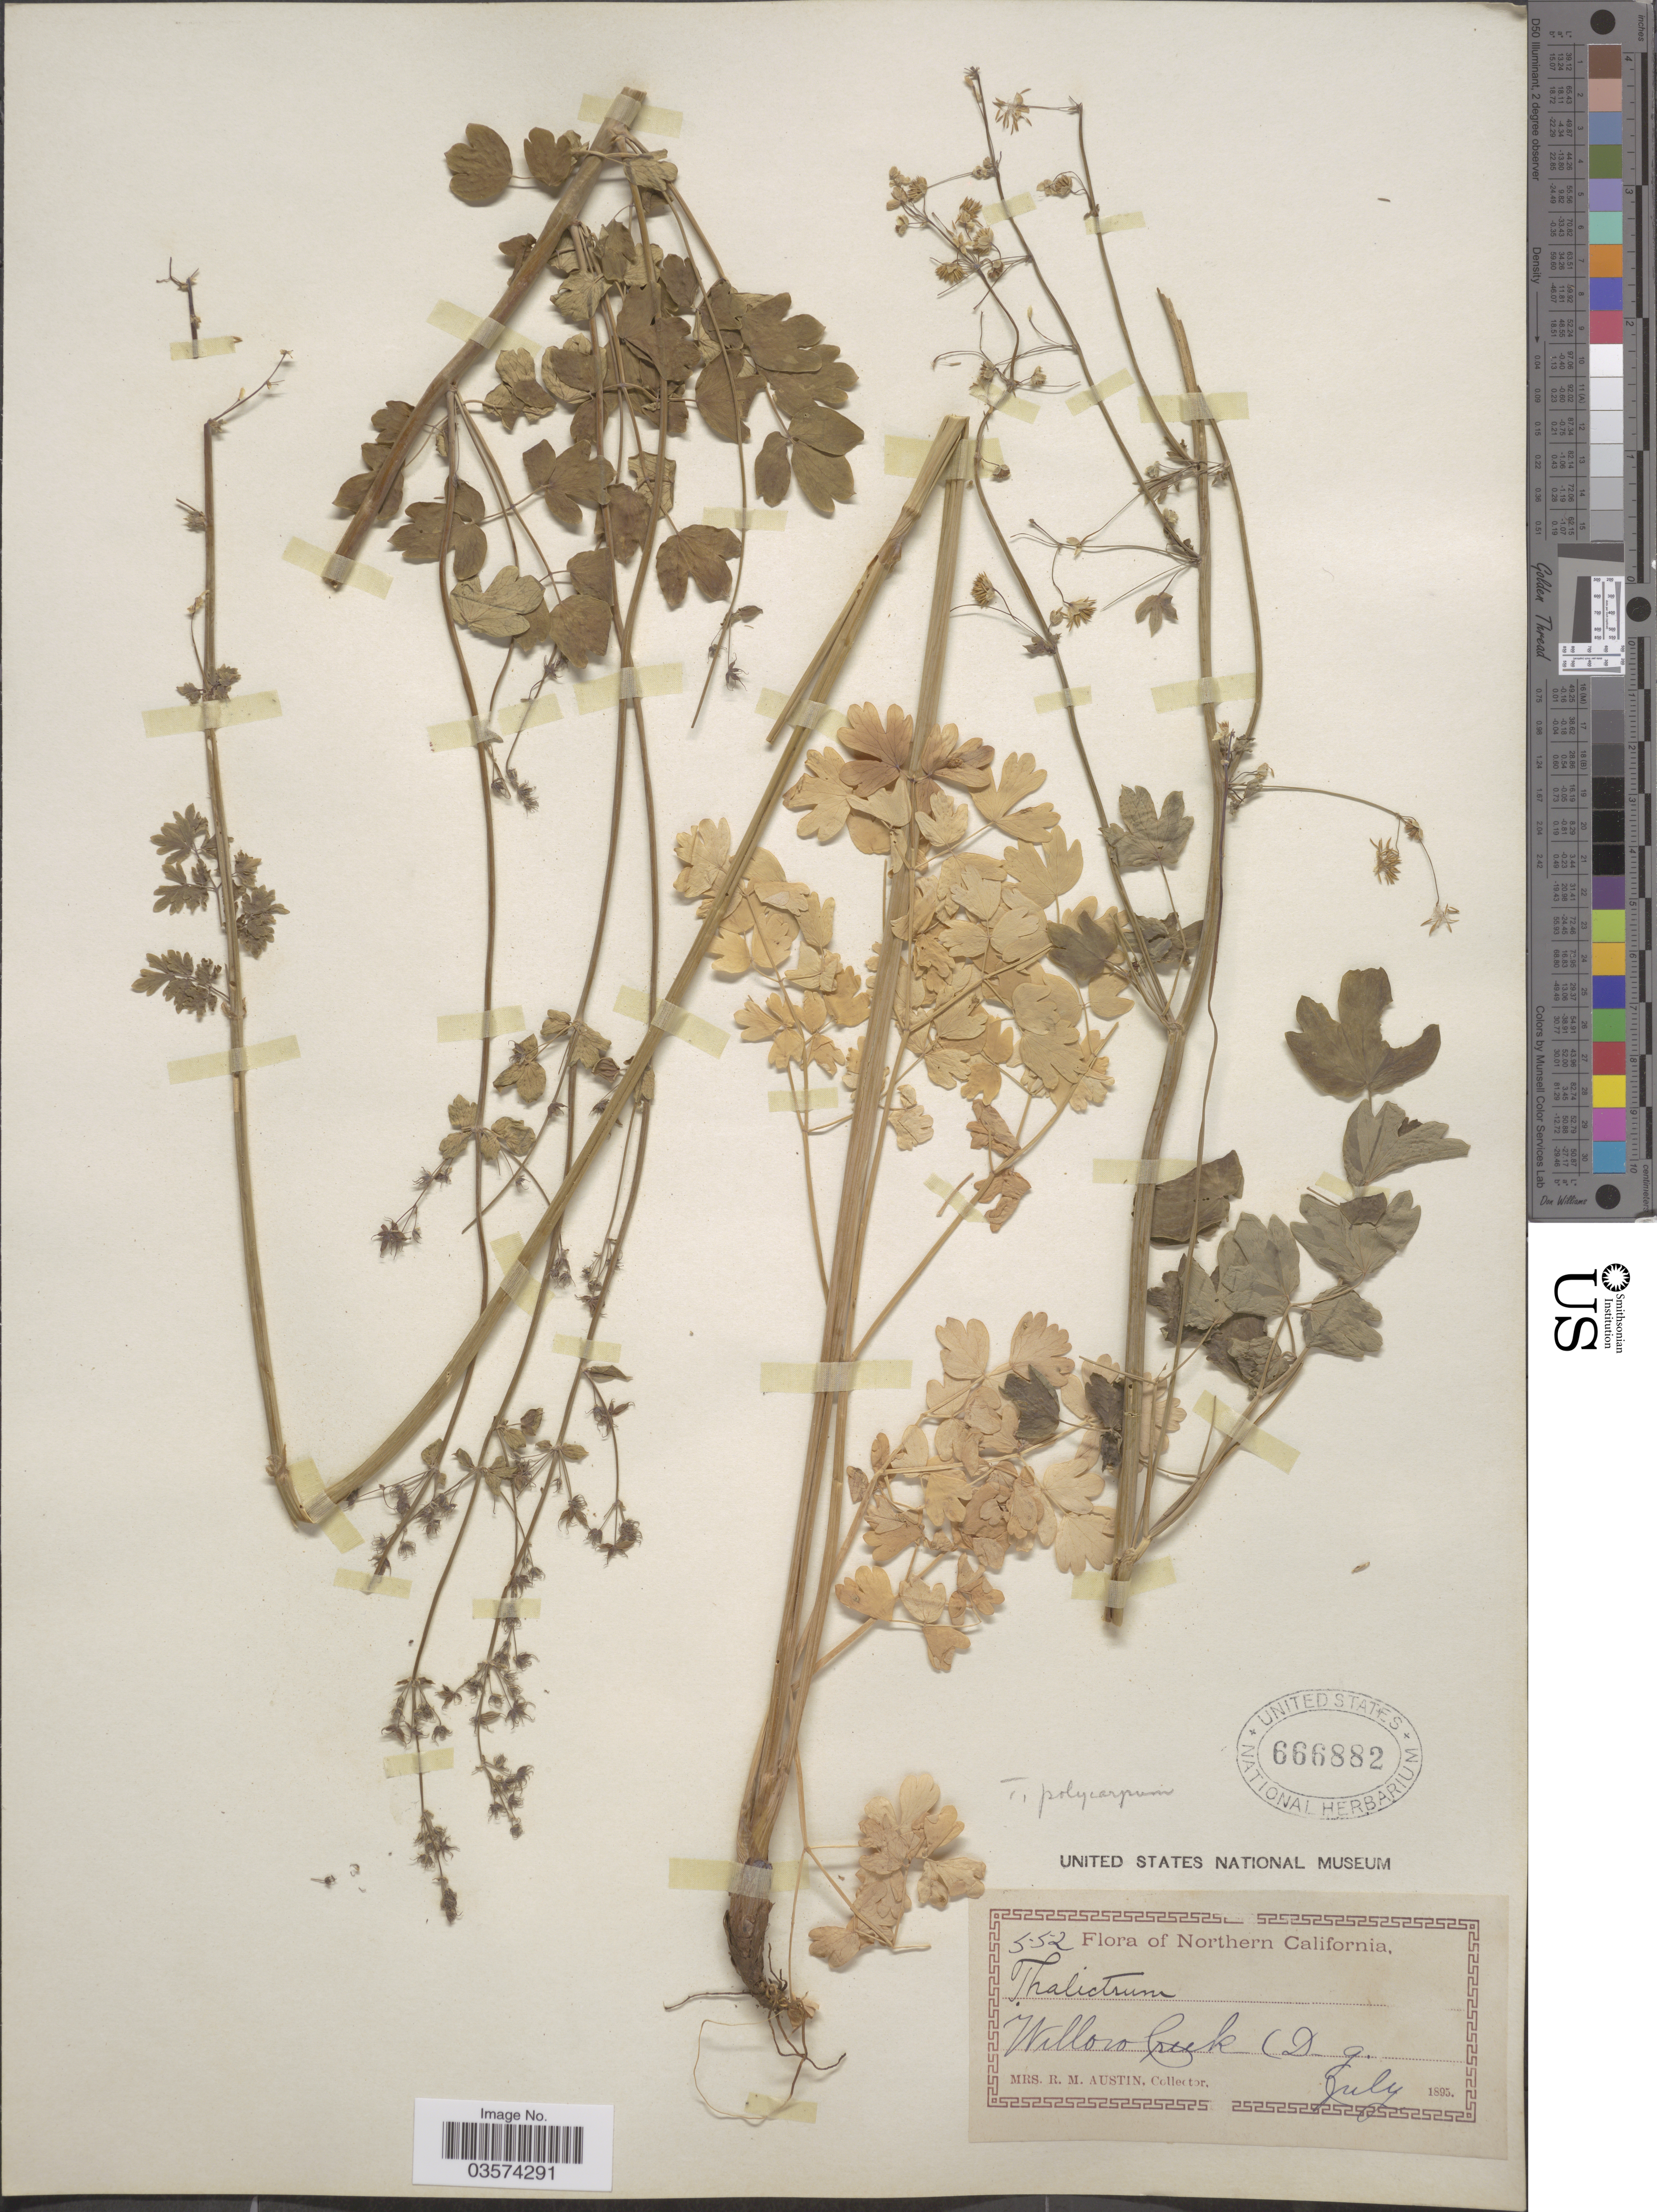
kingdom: Plantae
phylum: Tracheophyta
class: Magnoliopsida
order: Ranunculales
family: Ranunculaceae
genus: Thalictrum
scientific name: Thalictrum polycarpum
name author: (Torr.) S. Watson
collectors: R. Austin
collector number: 552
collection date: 1895-07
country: United States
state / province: California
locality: Northern California. Willow Creek. (D. g.).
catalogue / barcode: US 666882